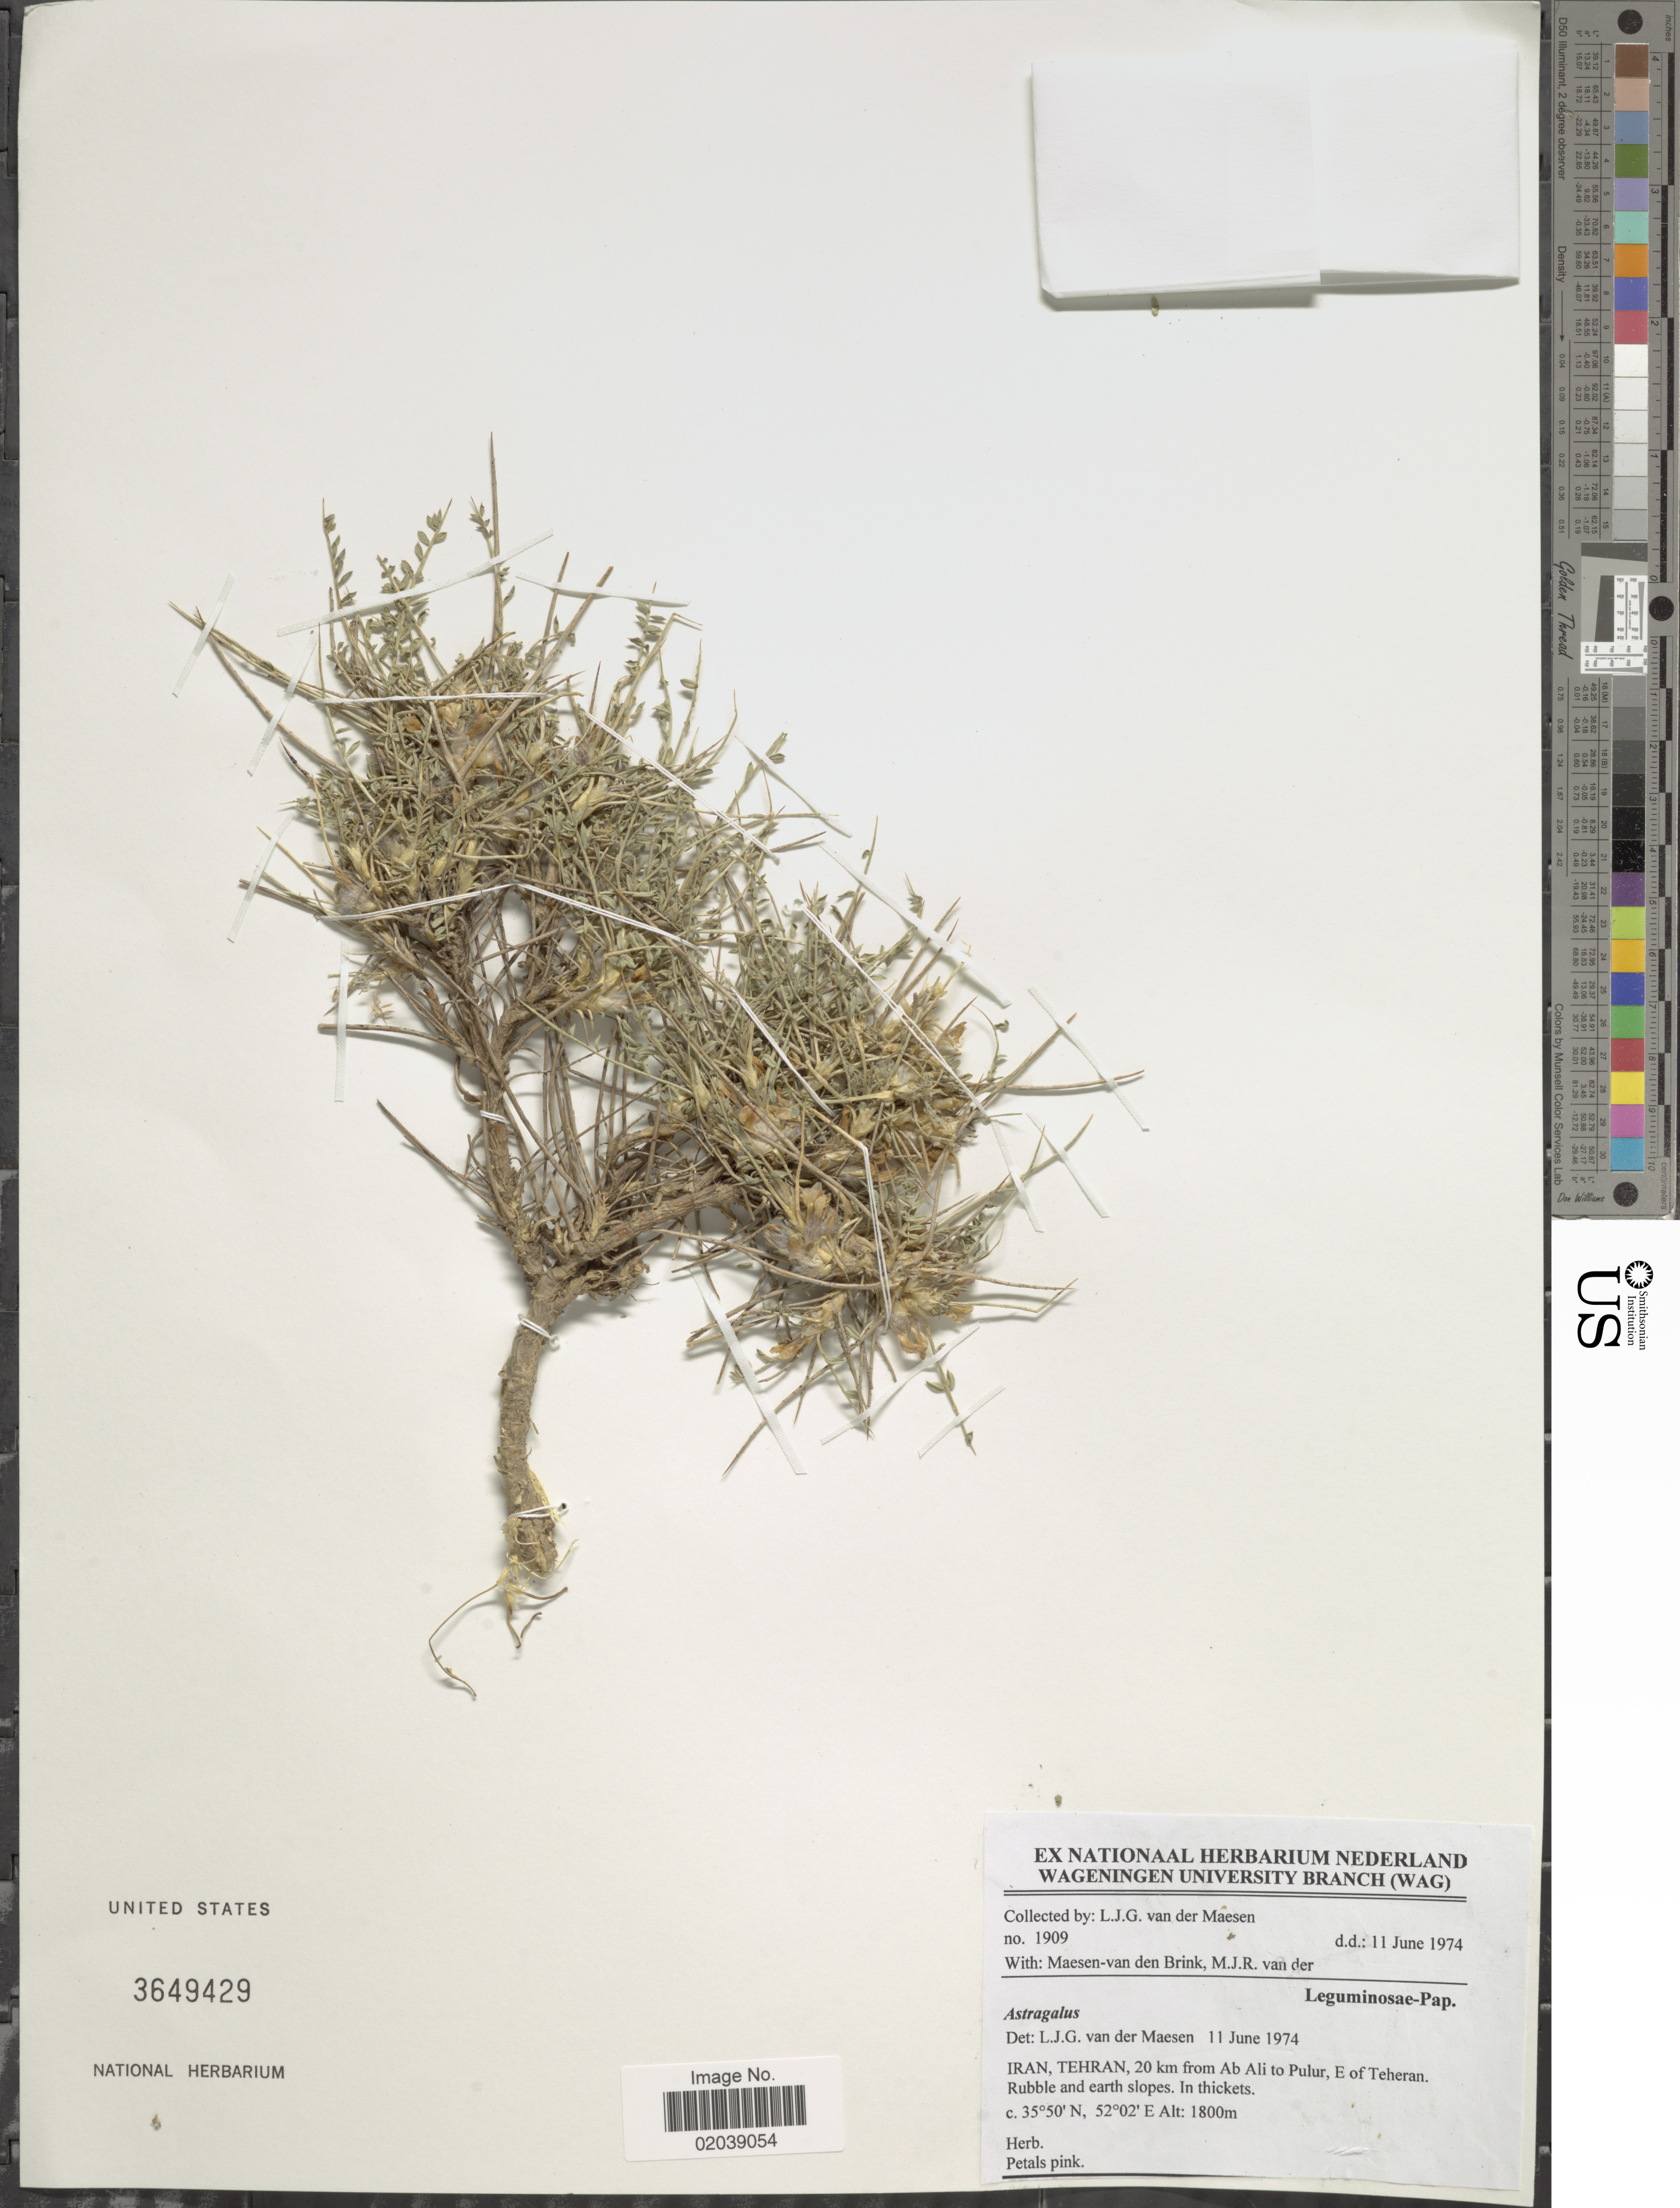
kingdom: Plantae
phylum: Tracheophyta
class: Magnoliopsida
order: Fabales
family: Fabaceae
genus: Astragalus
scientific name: Astragalus sp.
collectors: L. van der Maesen & v. M. J. R.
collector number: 1909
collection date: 1974-06-11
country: Iran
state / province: Tehran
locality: Iran, Tehran, 20 km from Ab Ali to Pulur, E of Teheran, Rubble and earth slopes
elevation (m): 1800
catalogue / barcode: US 3649429